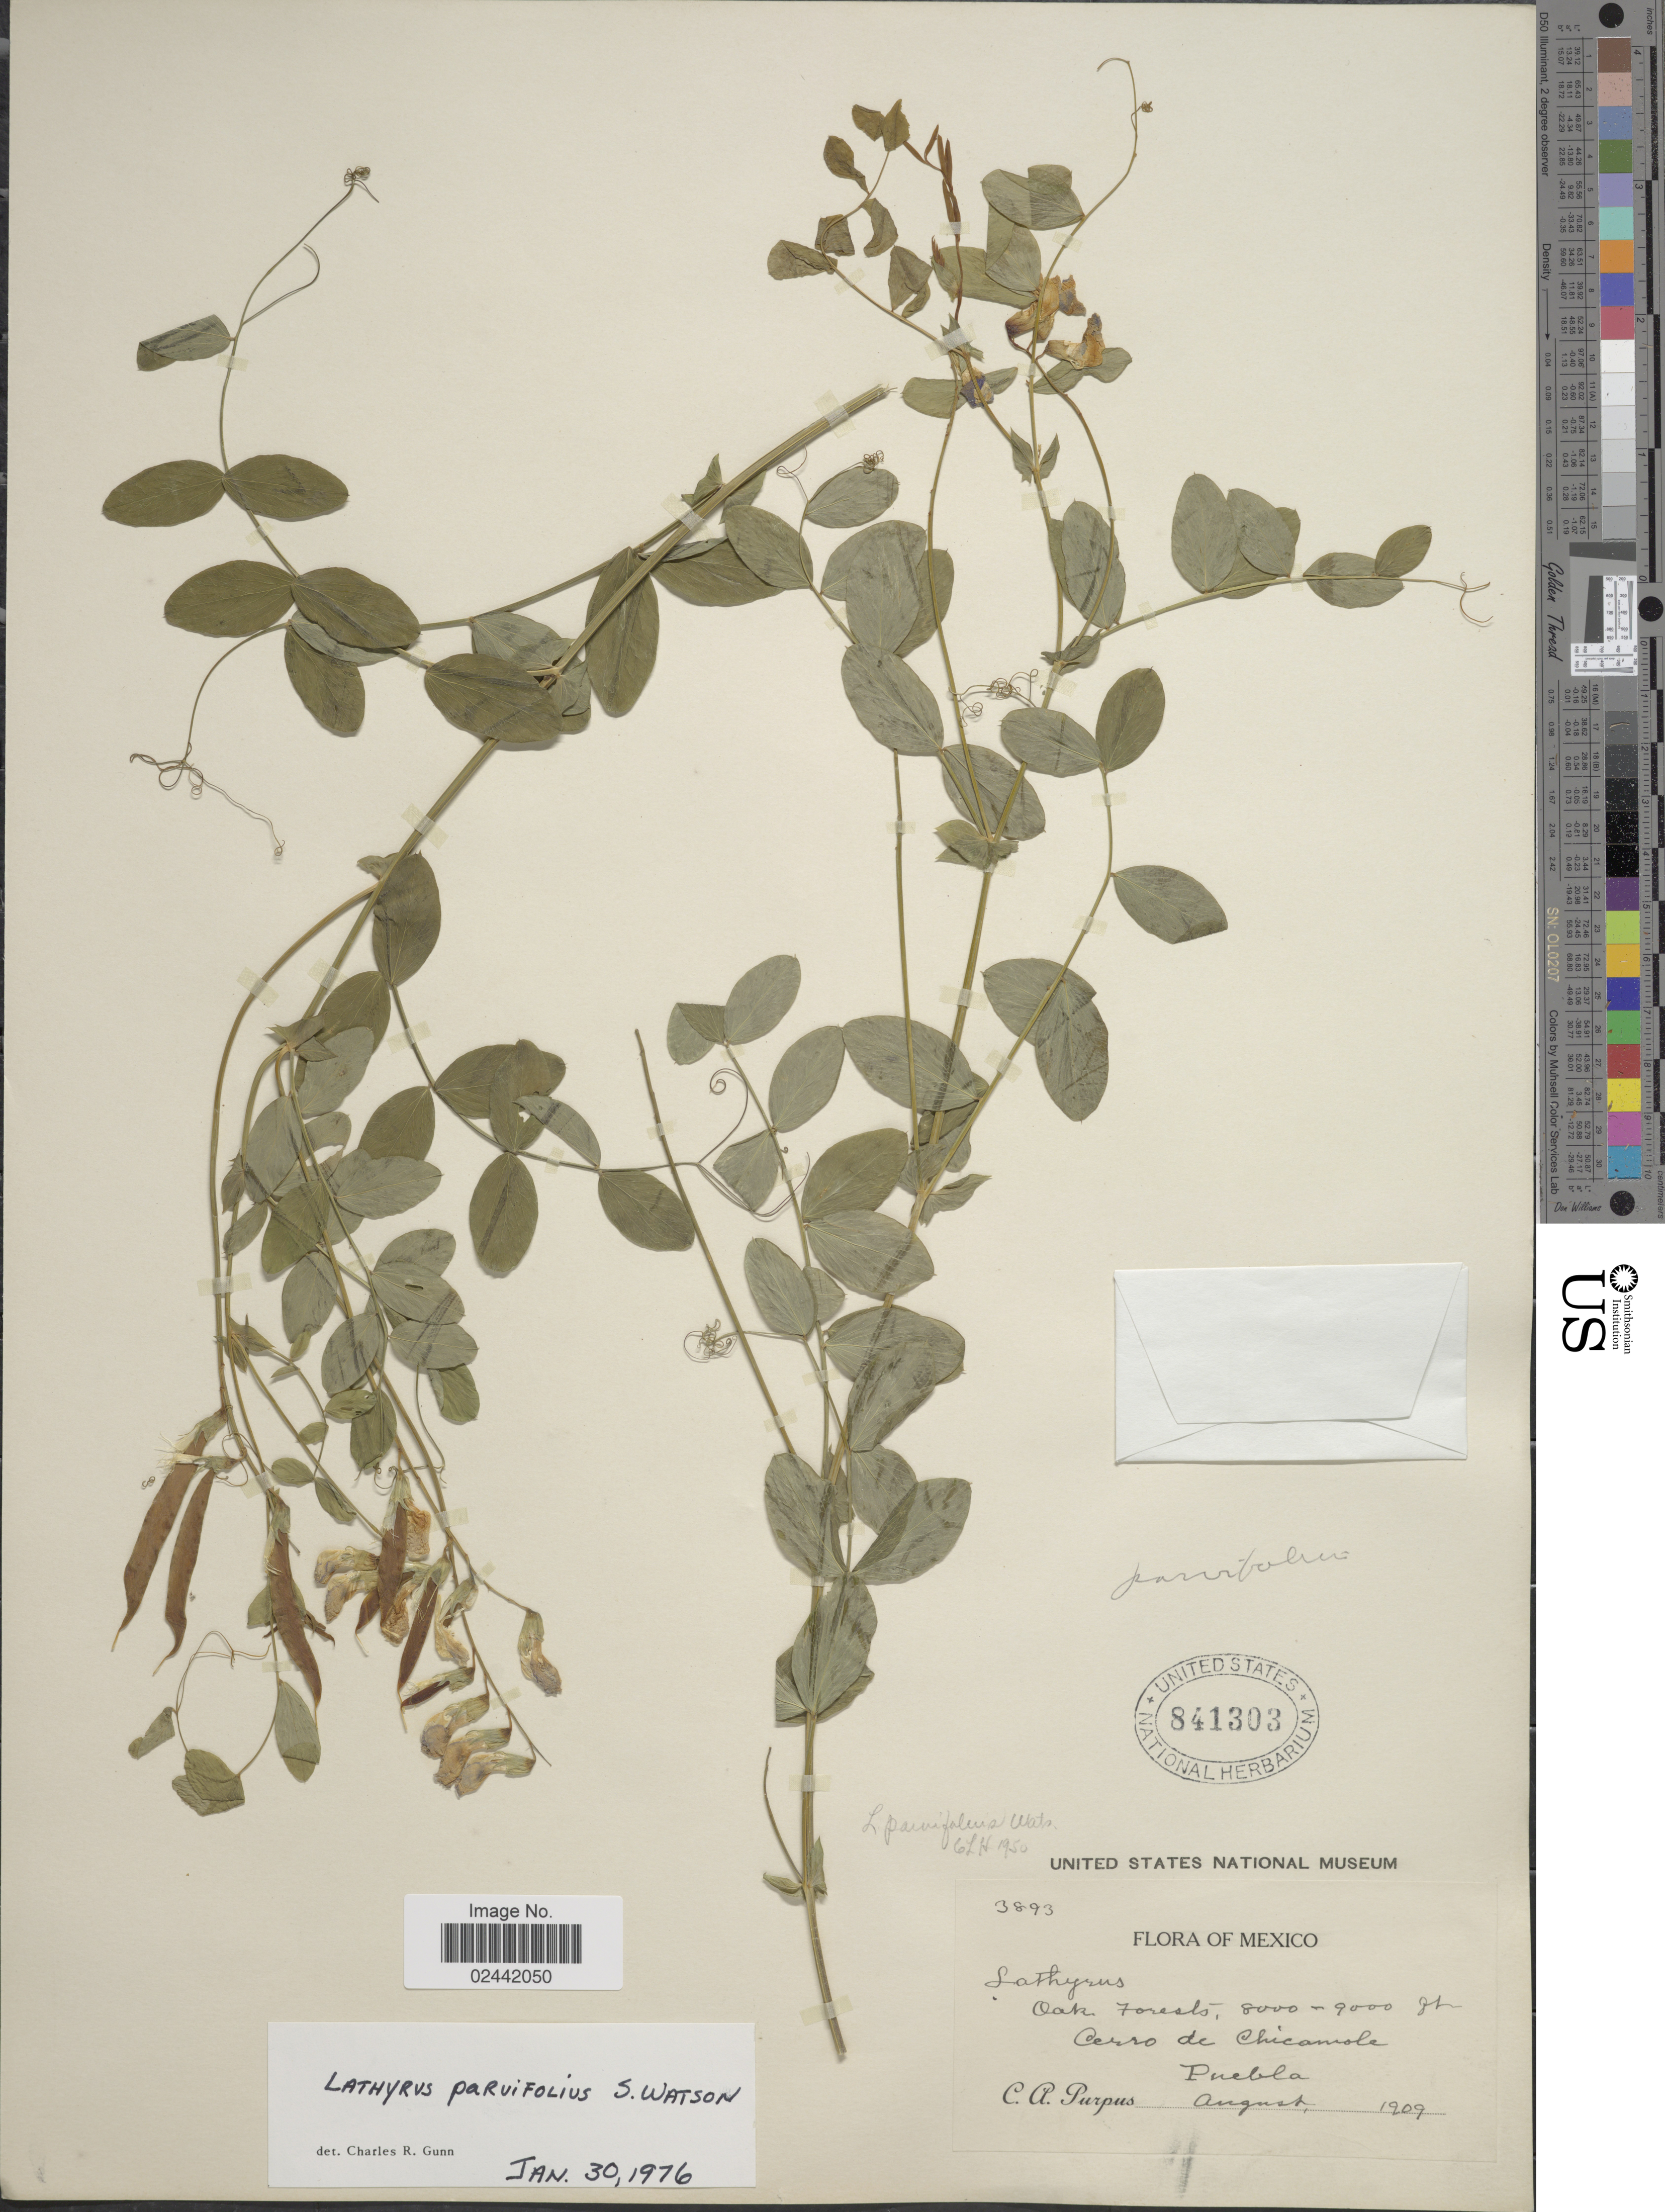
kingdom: Plantae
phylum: Tracheophyta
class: Magnoliopsida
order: Fabales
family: Fabaceae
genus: Lathyrus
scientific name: Lathyrus parvifolius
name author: S. Watson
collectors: C. A. Purpus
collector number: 3893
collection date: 1909-08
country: Mexico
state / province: Puebla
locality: Oak Forests, Cerro de Chicamole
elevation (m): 2438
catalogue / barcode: US 841303